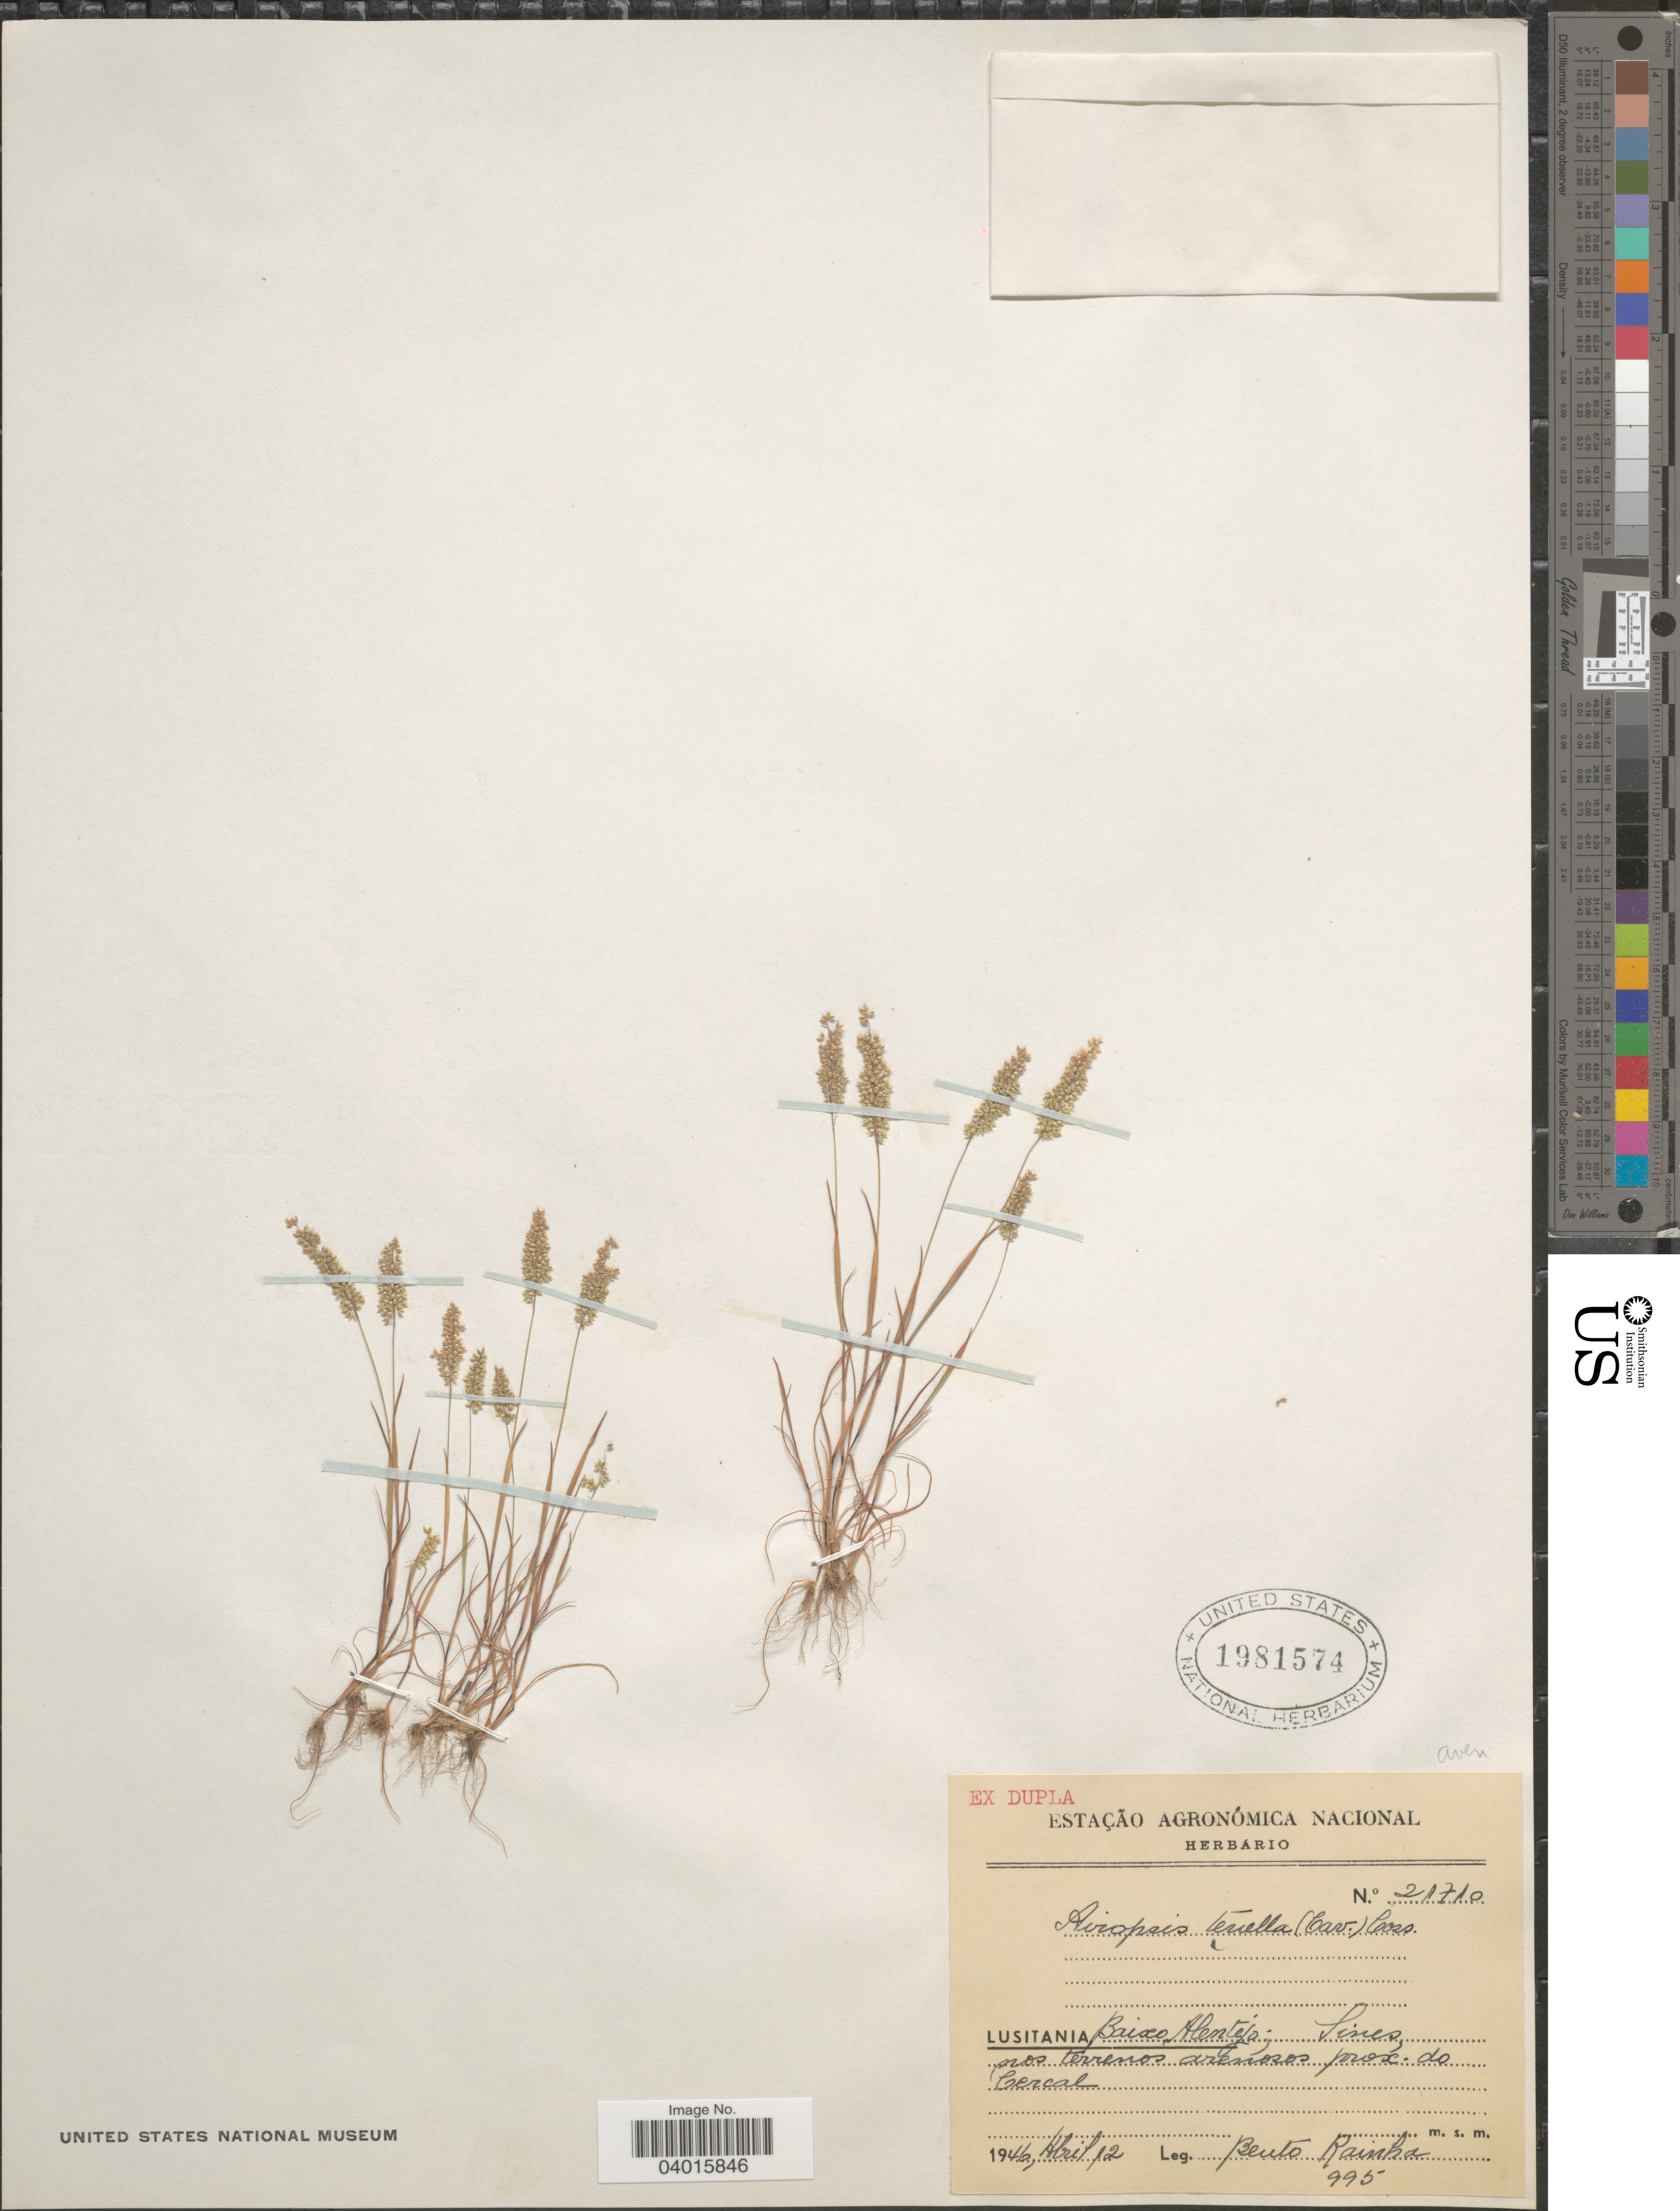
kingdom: Plantae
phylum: Tracheophyta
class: Liliopsida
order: Poales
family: Poaceae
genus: Airopsis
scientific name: Airopsis tenella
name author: Asch. & Graebn.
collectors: B. Rainha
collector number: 21710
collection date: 1946-04-12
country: Portugal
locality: Lusitania Baixo Alentejo; Sines, nos terrenos arenosos prox. do Cercal.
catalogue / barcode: US 1981574